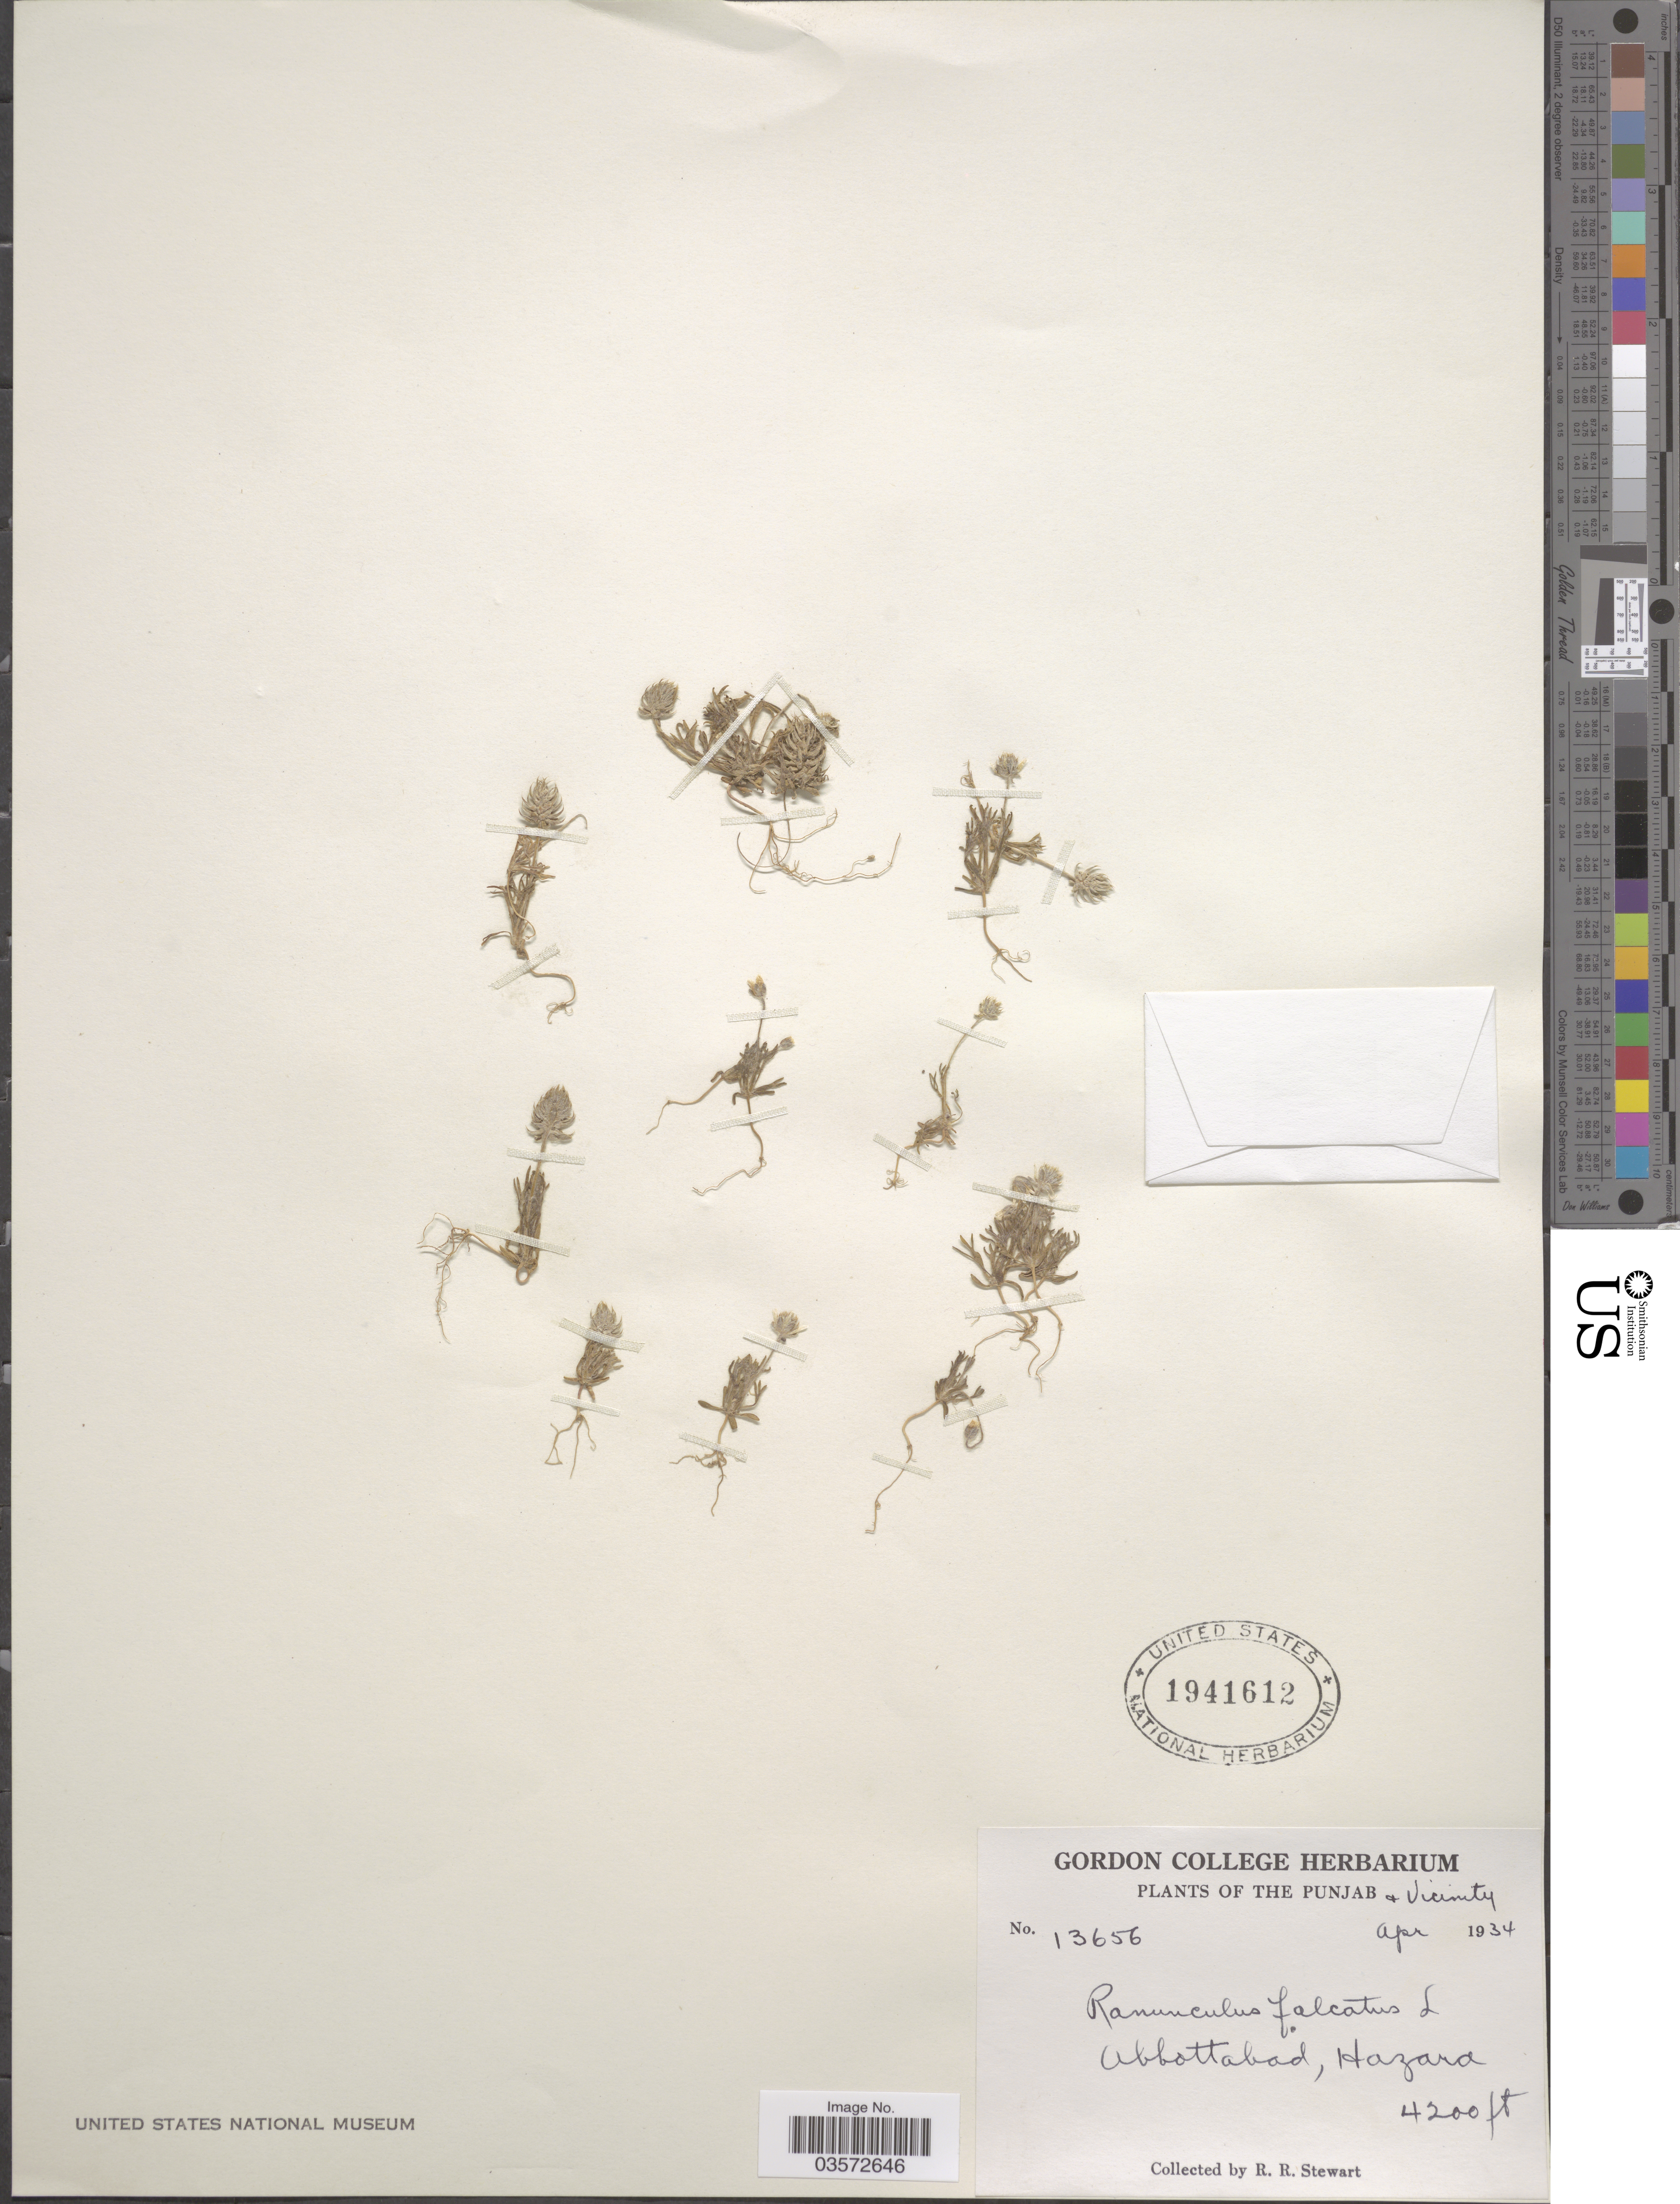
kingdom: Plantae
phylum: Tracheophyta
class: Magnoliopsida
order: Ranunculales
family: Ranunculaceae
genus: Ranunculus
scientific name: Ranunculus falcatus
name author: L.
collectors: R. Stewart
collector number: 13656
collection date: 1934-04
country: Pakistan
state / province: Khyber Pakhtunkhwa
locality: The Punjab & Vicinity. Abbotabad, Hazara.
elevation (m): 1280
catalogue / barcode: US 1941612